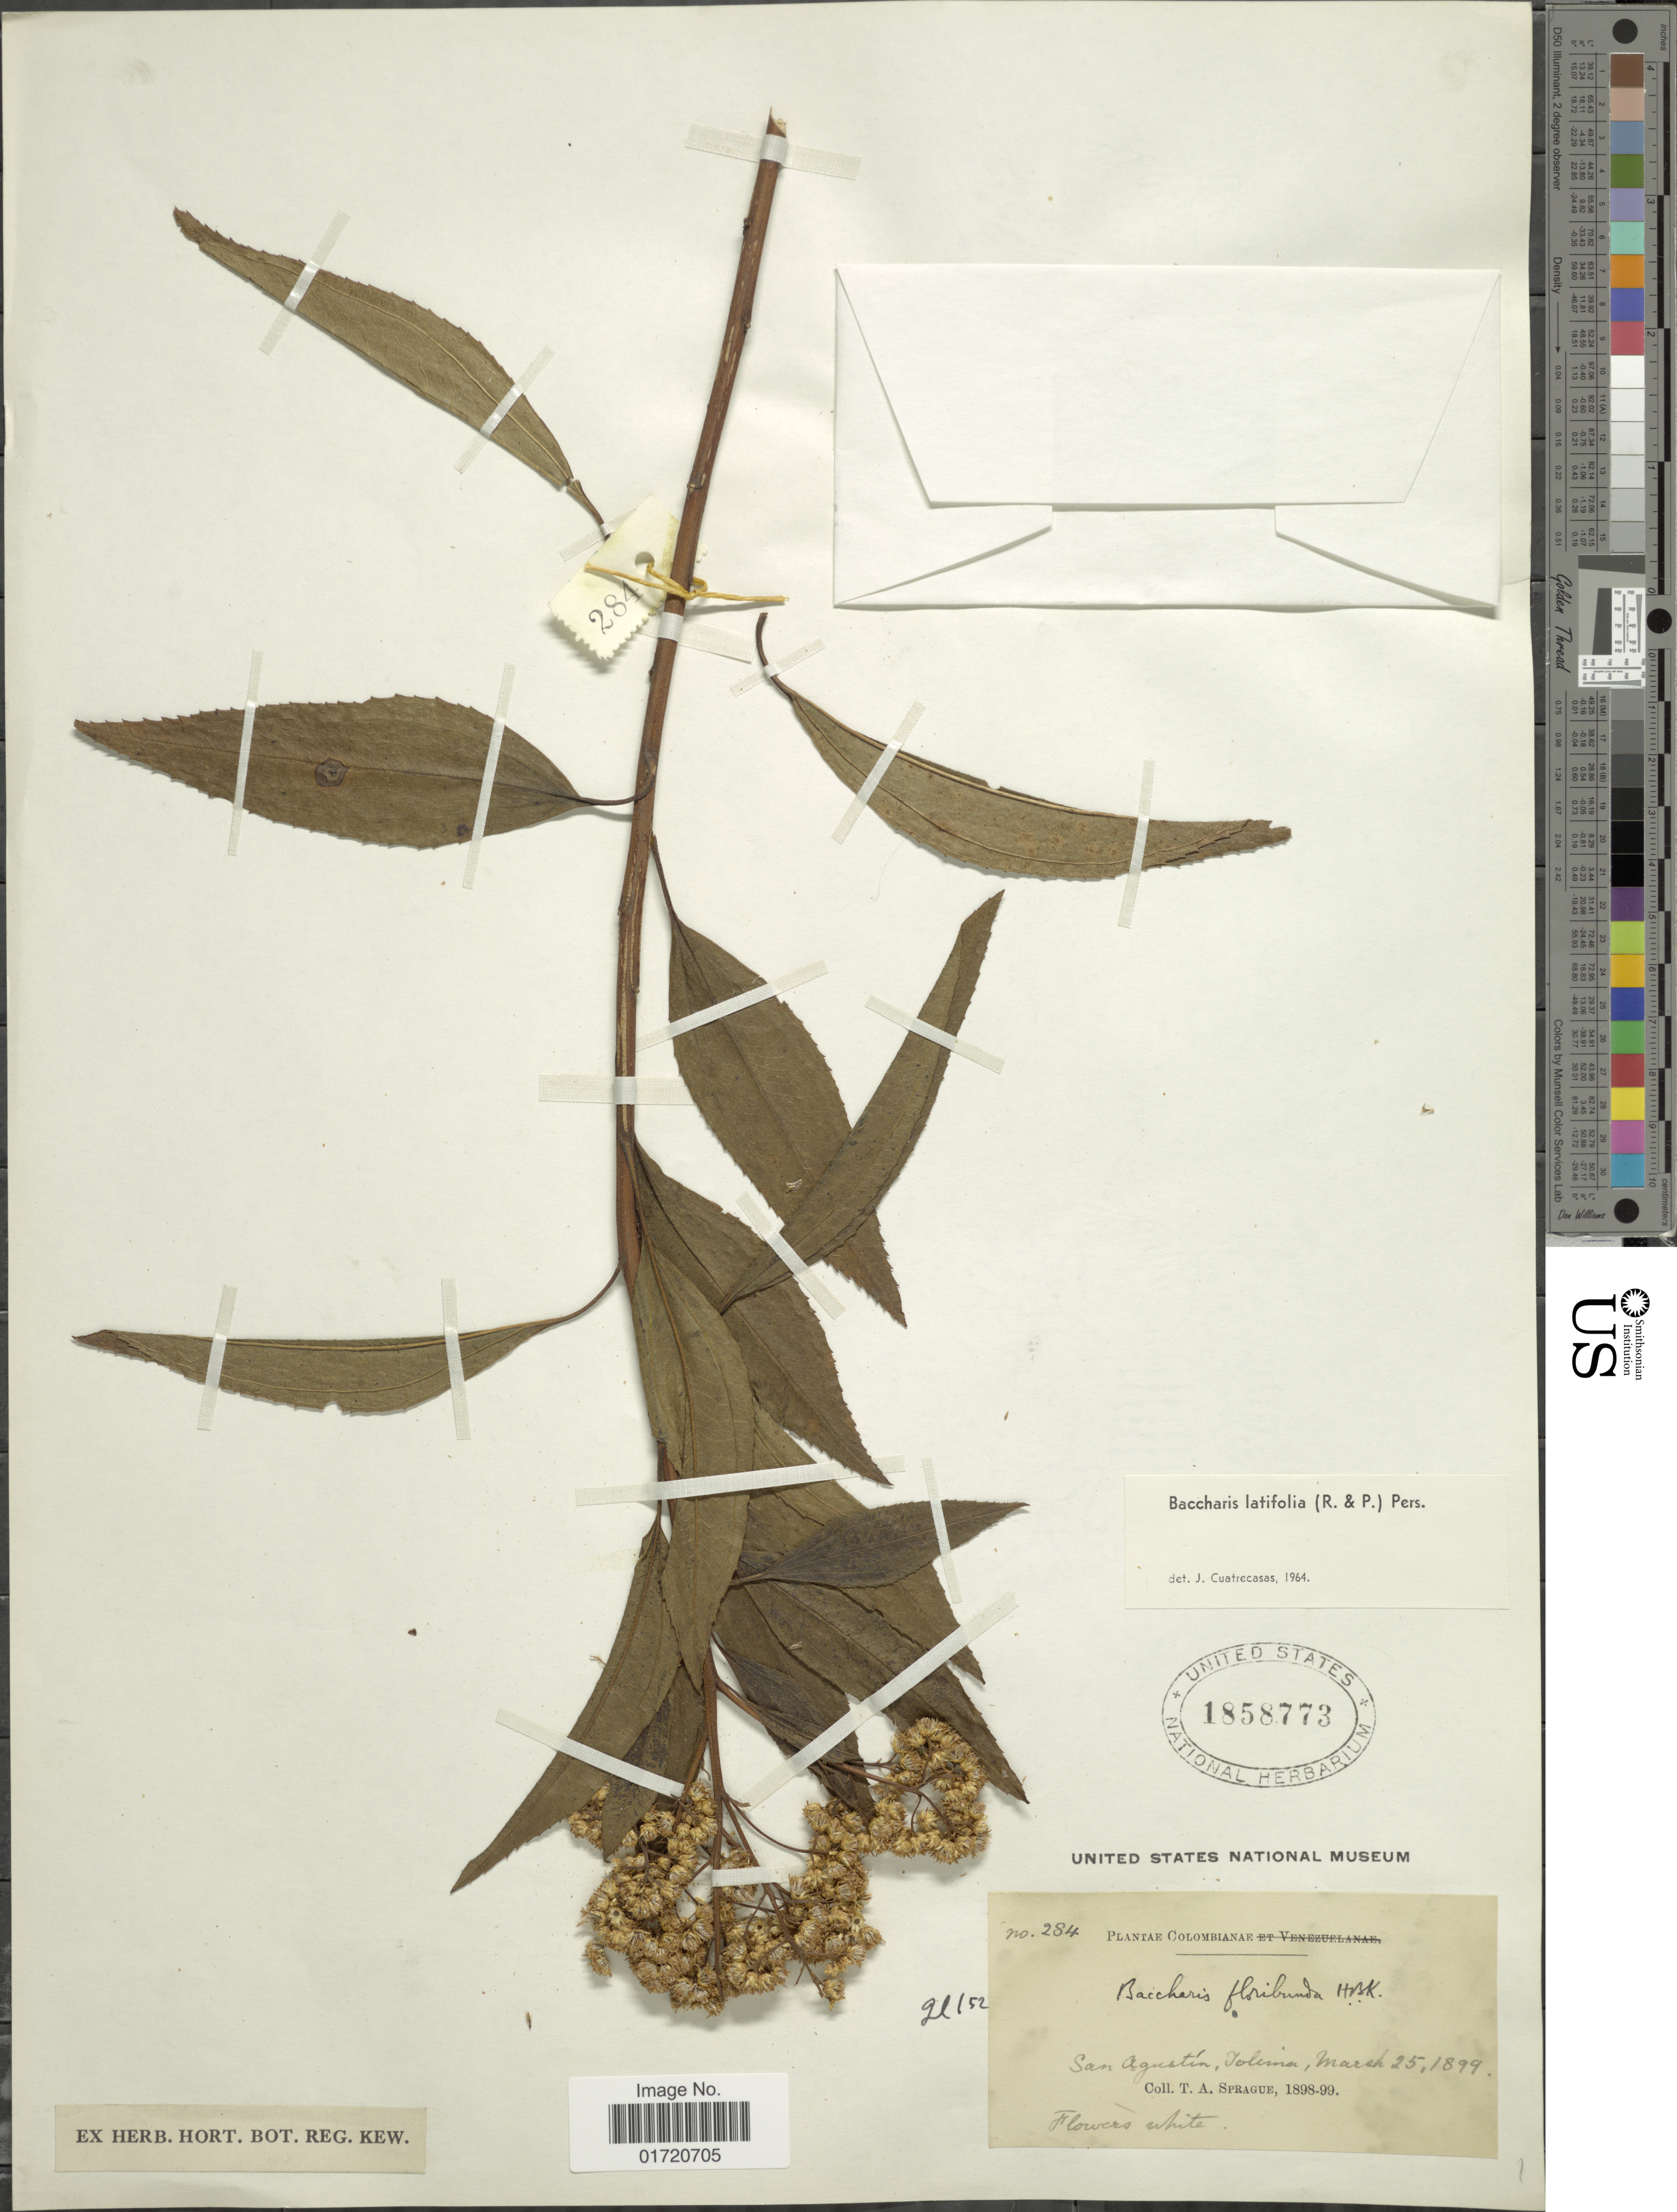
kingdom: Plantae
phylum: Tracheophyta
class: Magnoliopsida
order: Asterales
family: Asteraceae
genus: Baccharis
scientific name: Baccharis latifolia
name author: (Ruiz & Pav.) Pers.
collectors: T. A. Sprague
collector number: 284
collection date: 1899-03-25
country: Colombia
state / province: Tolima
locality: San Agustin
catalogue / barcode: US 1858773